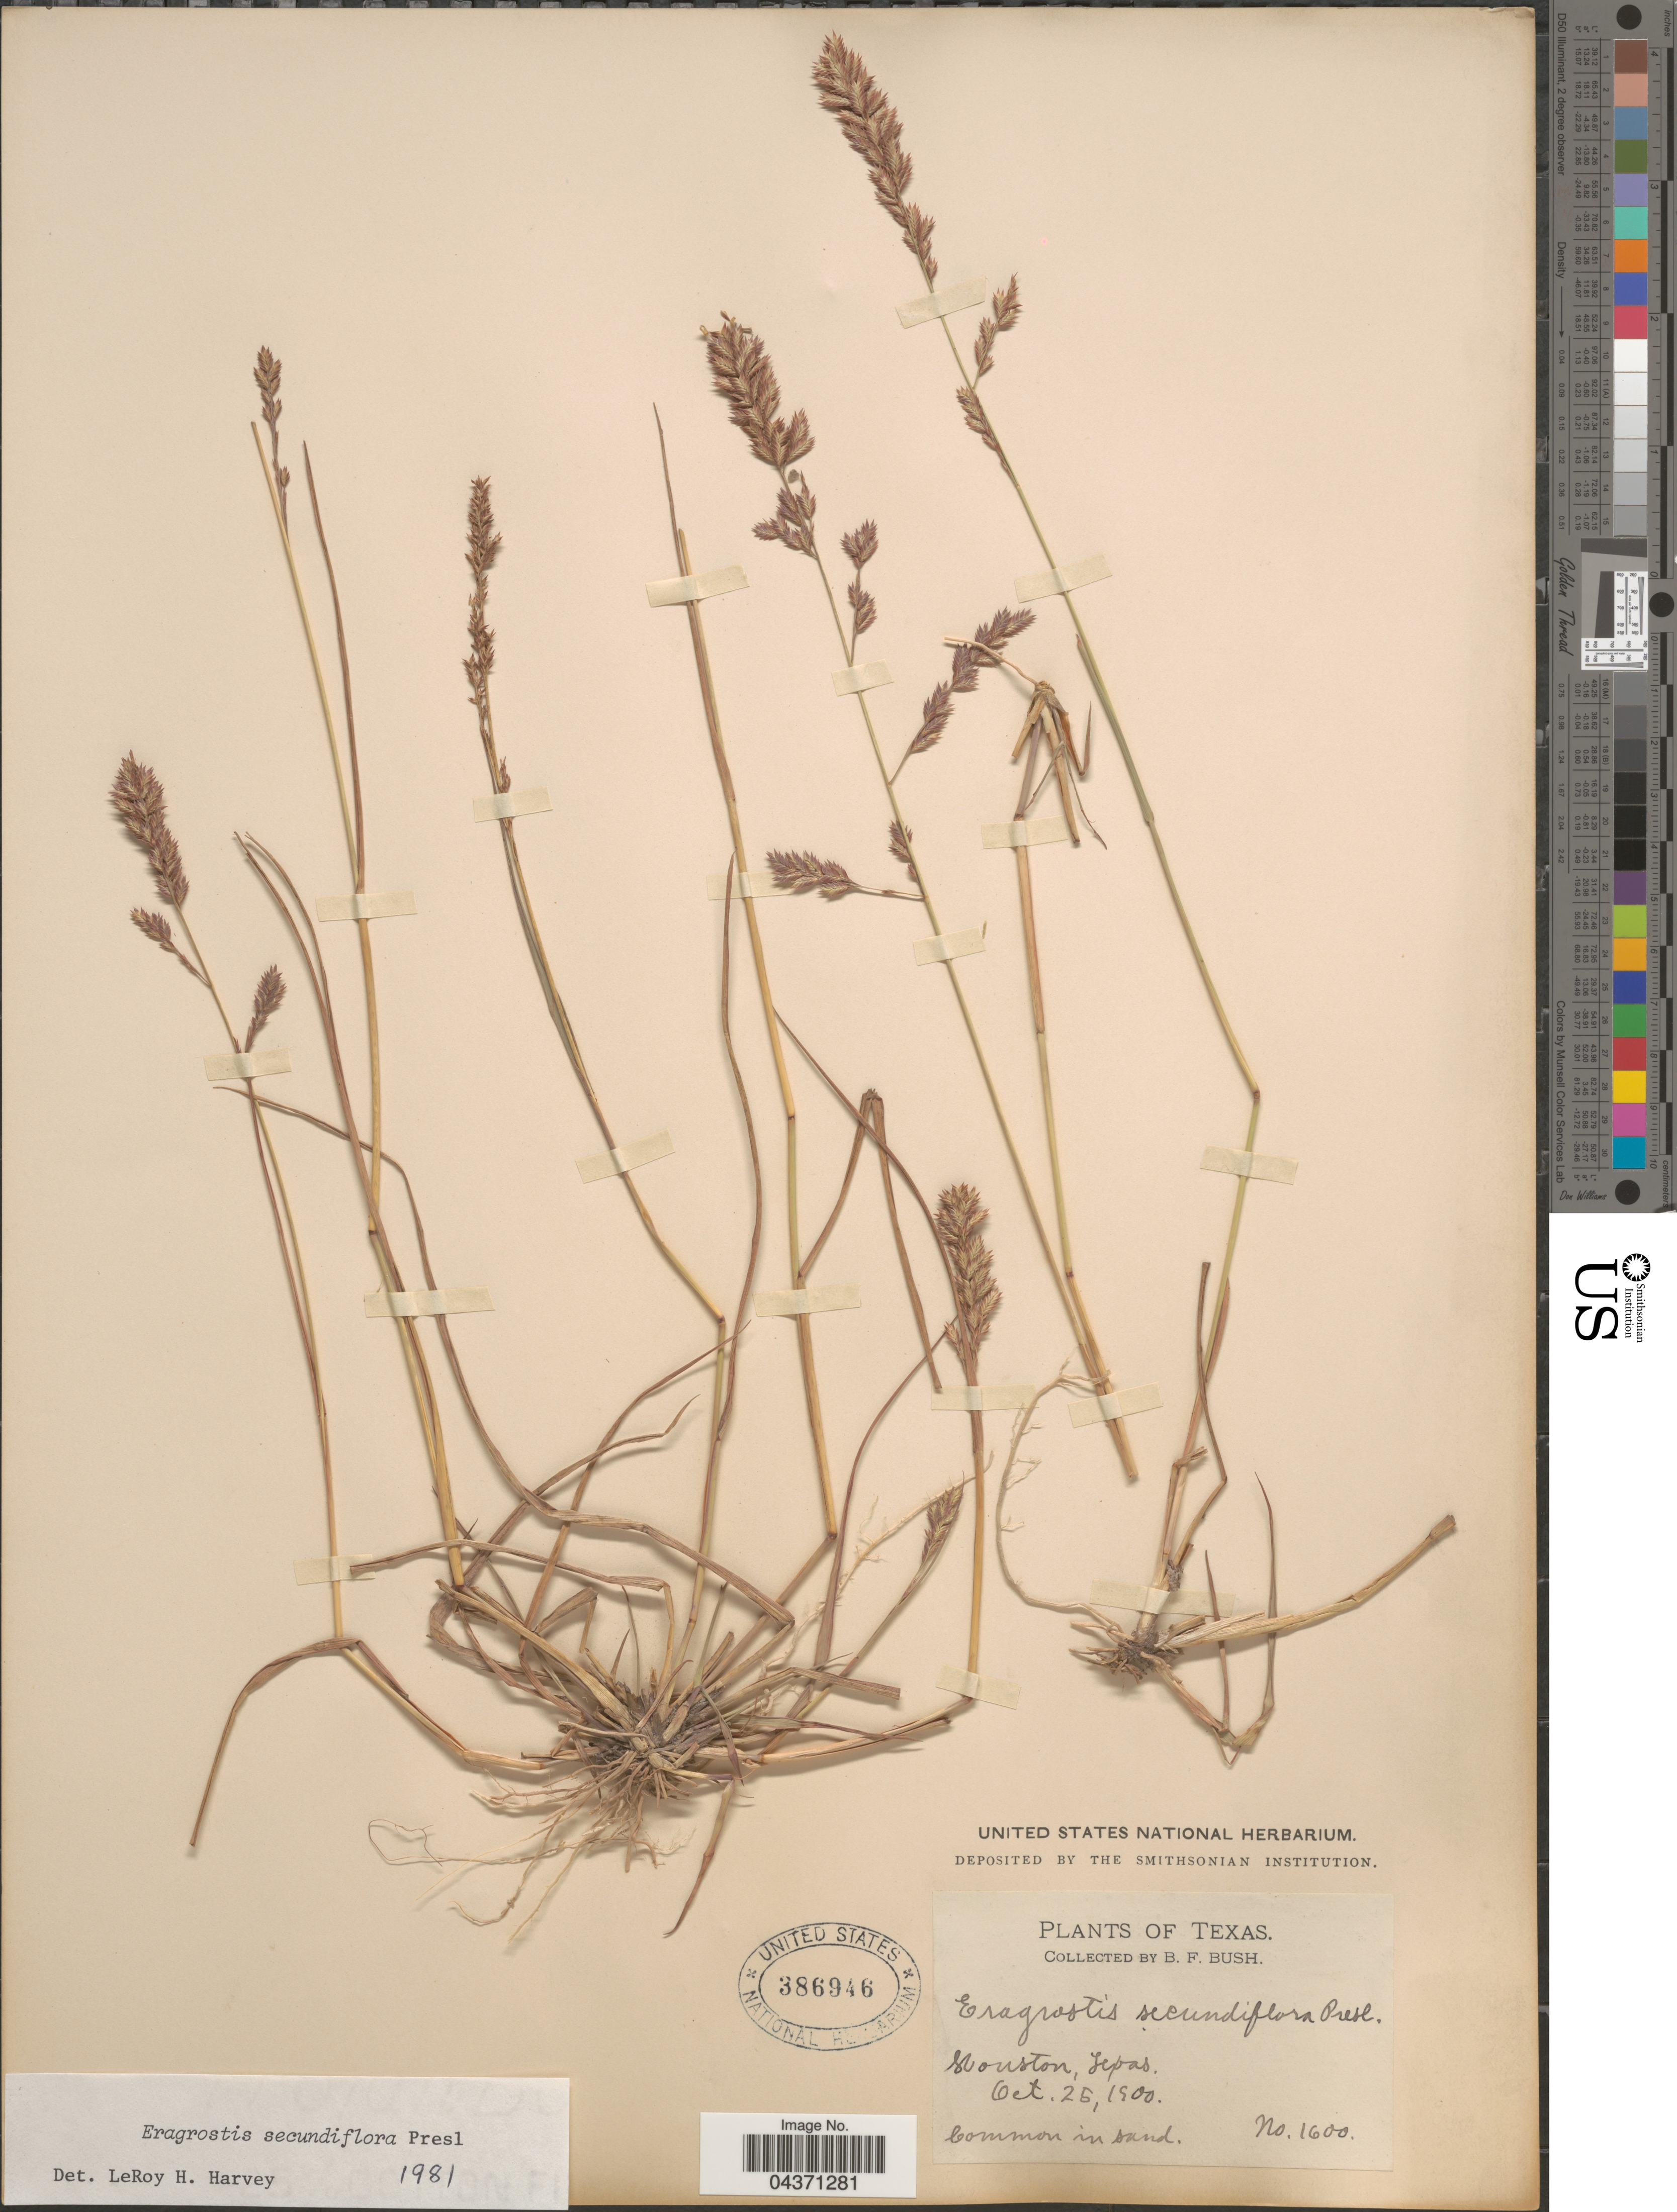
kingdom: Plantae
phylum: Tracheophyta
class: Liliopsida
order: Poales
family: Poaceae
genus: Eragrostis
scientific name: Eragrostis secundiflora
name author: J. Presl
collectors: B. F. Bush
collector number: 1600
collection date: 1900-10-25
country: United States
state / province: Texas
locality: Houston.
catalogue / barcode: US 386946